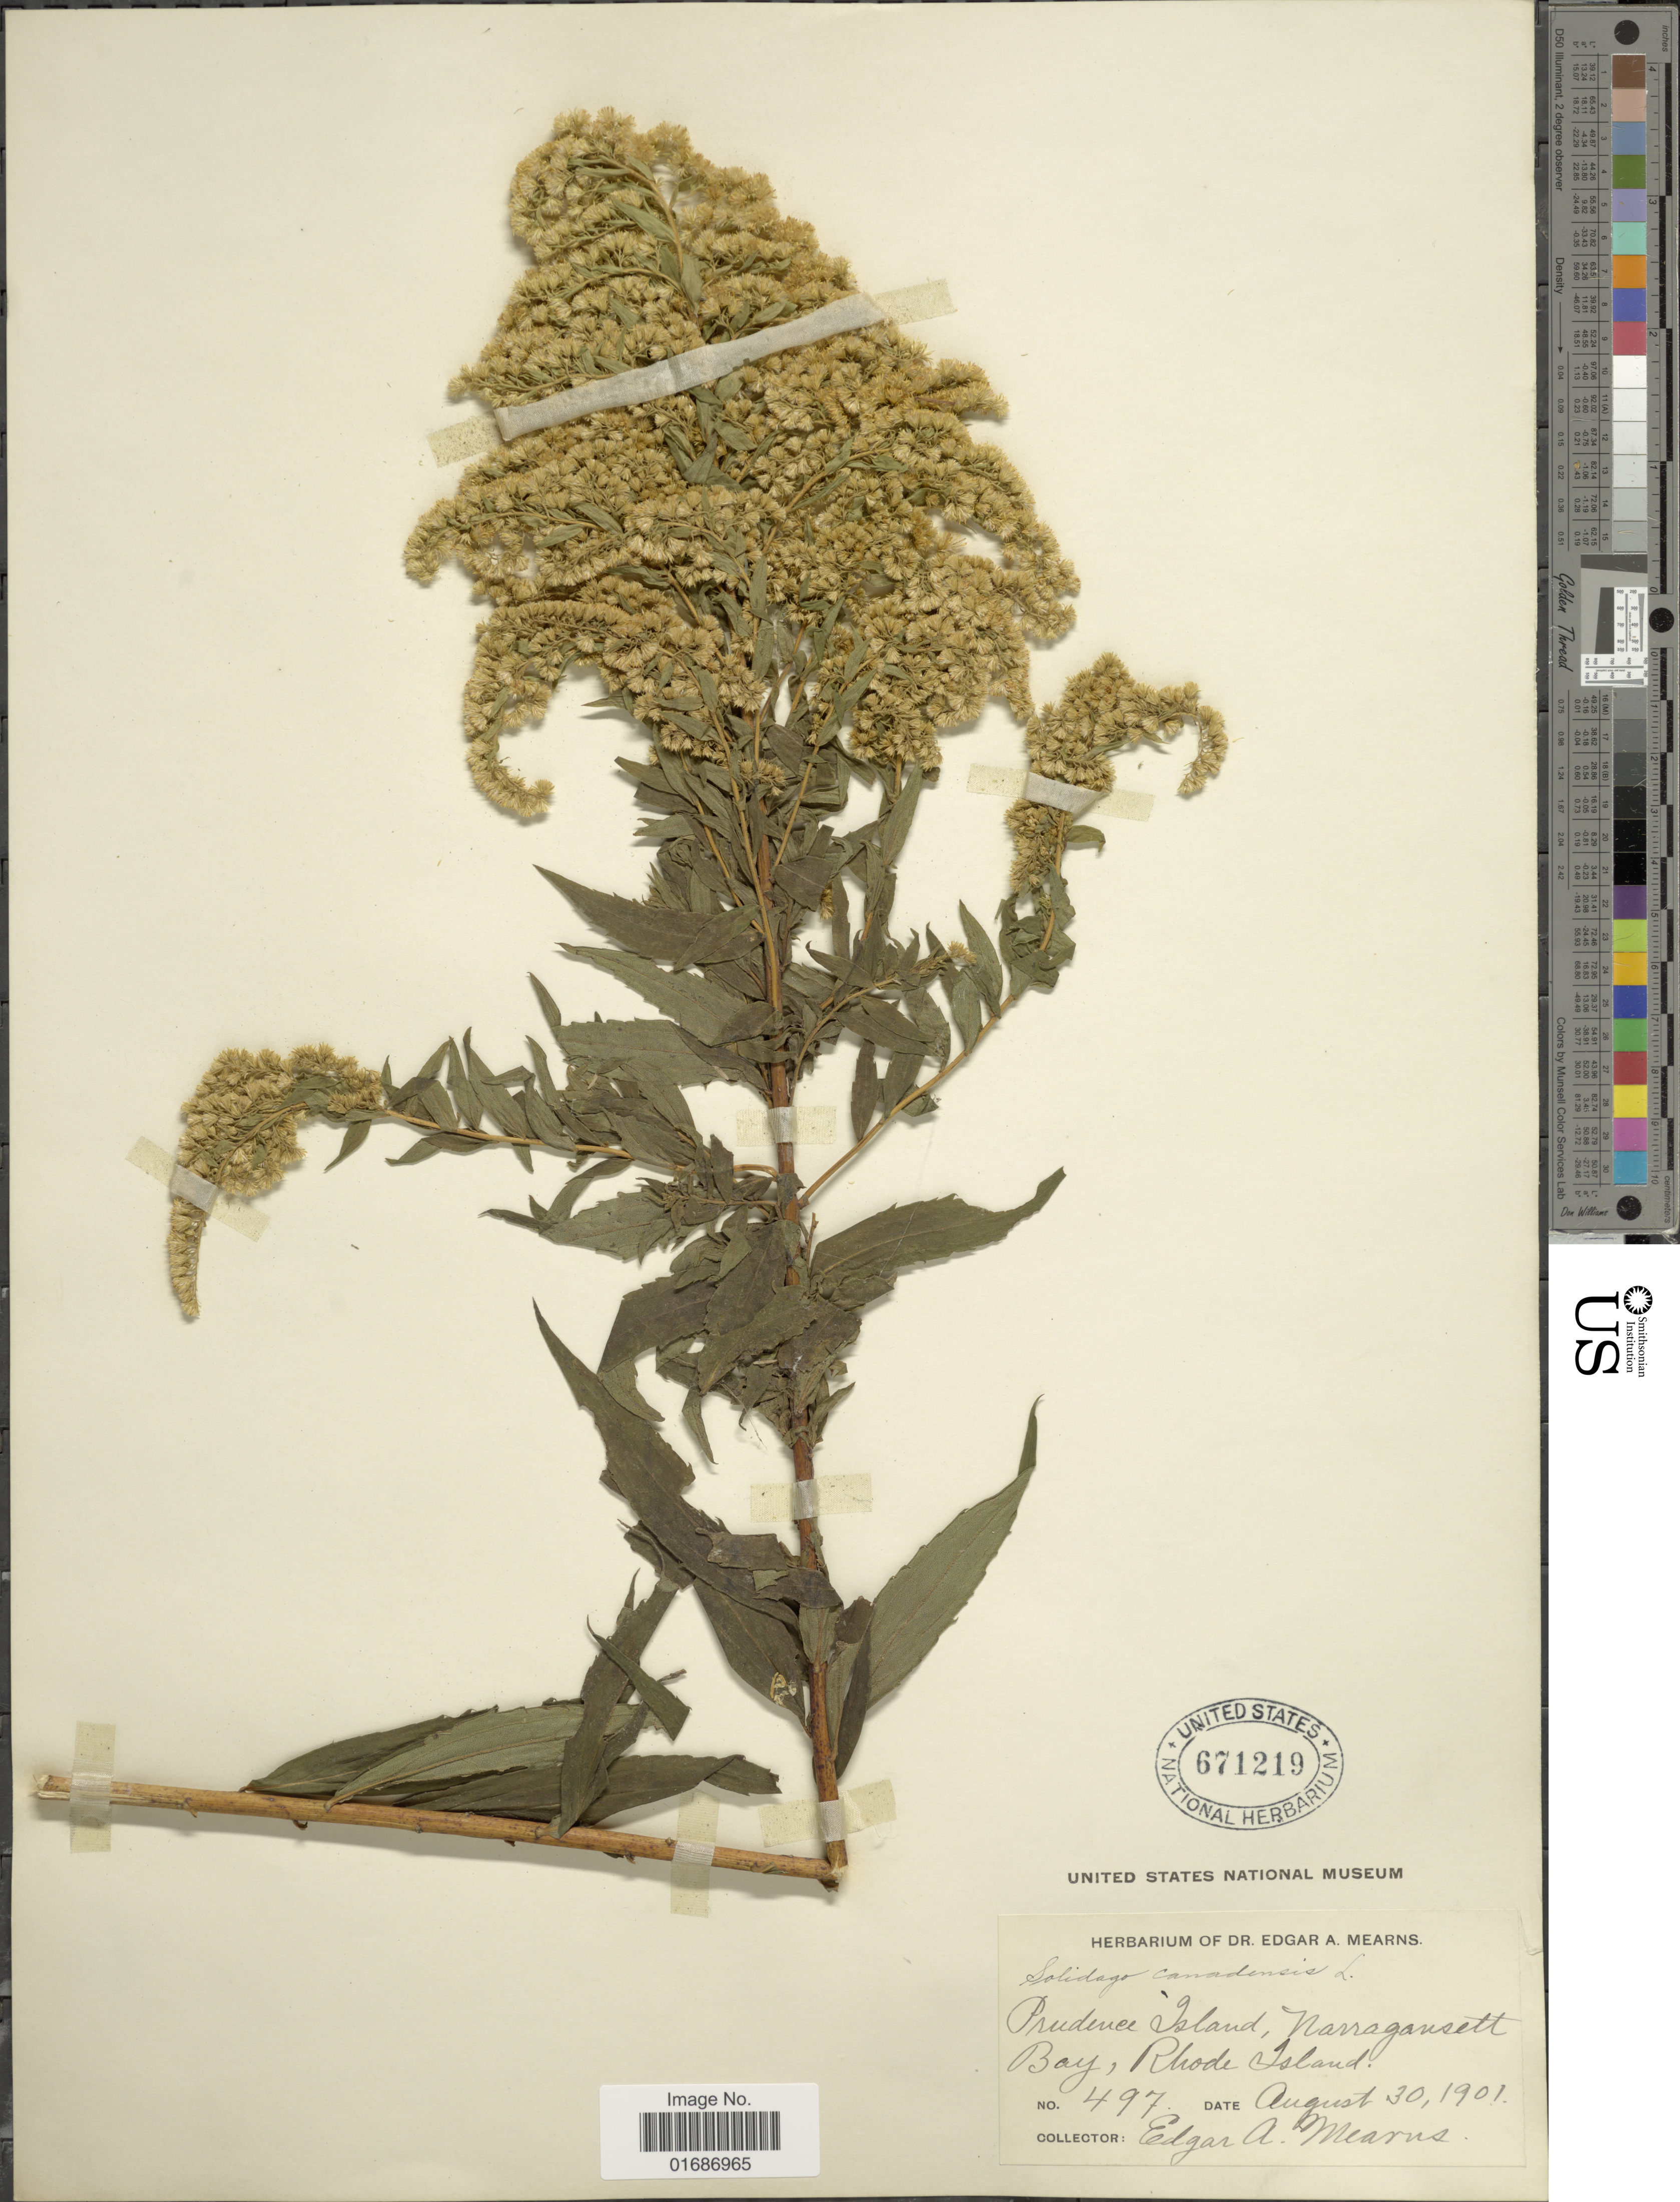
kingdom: Plantae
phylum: Tracheophyta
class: Magnoliopsida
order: Asterales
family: Asteraceae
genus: Solidago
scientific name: Solidago gigantea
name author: Aiton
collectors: E. A. Mearns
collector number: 497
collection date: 1901-08-30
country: United States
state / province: Rhode Island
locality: Prudence Island, Narrgansett Bay, Rhode Island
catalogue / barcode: US 671219